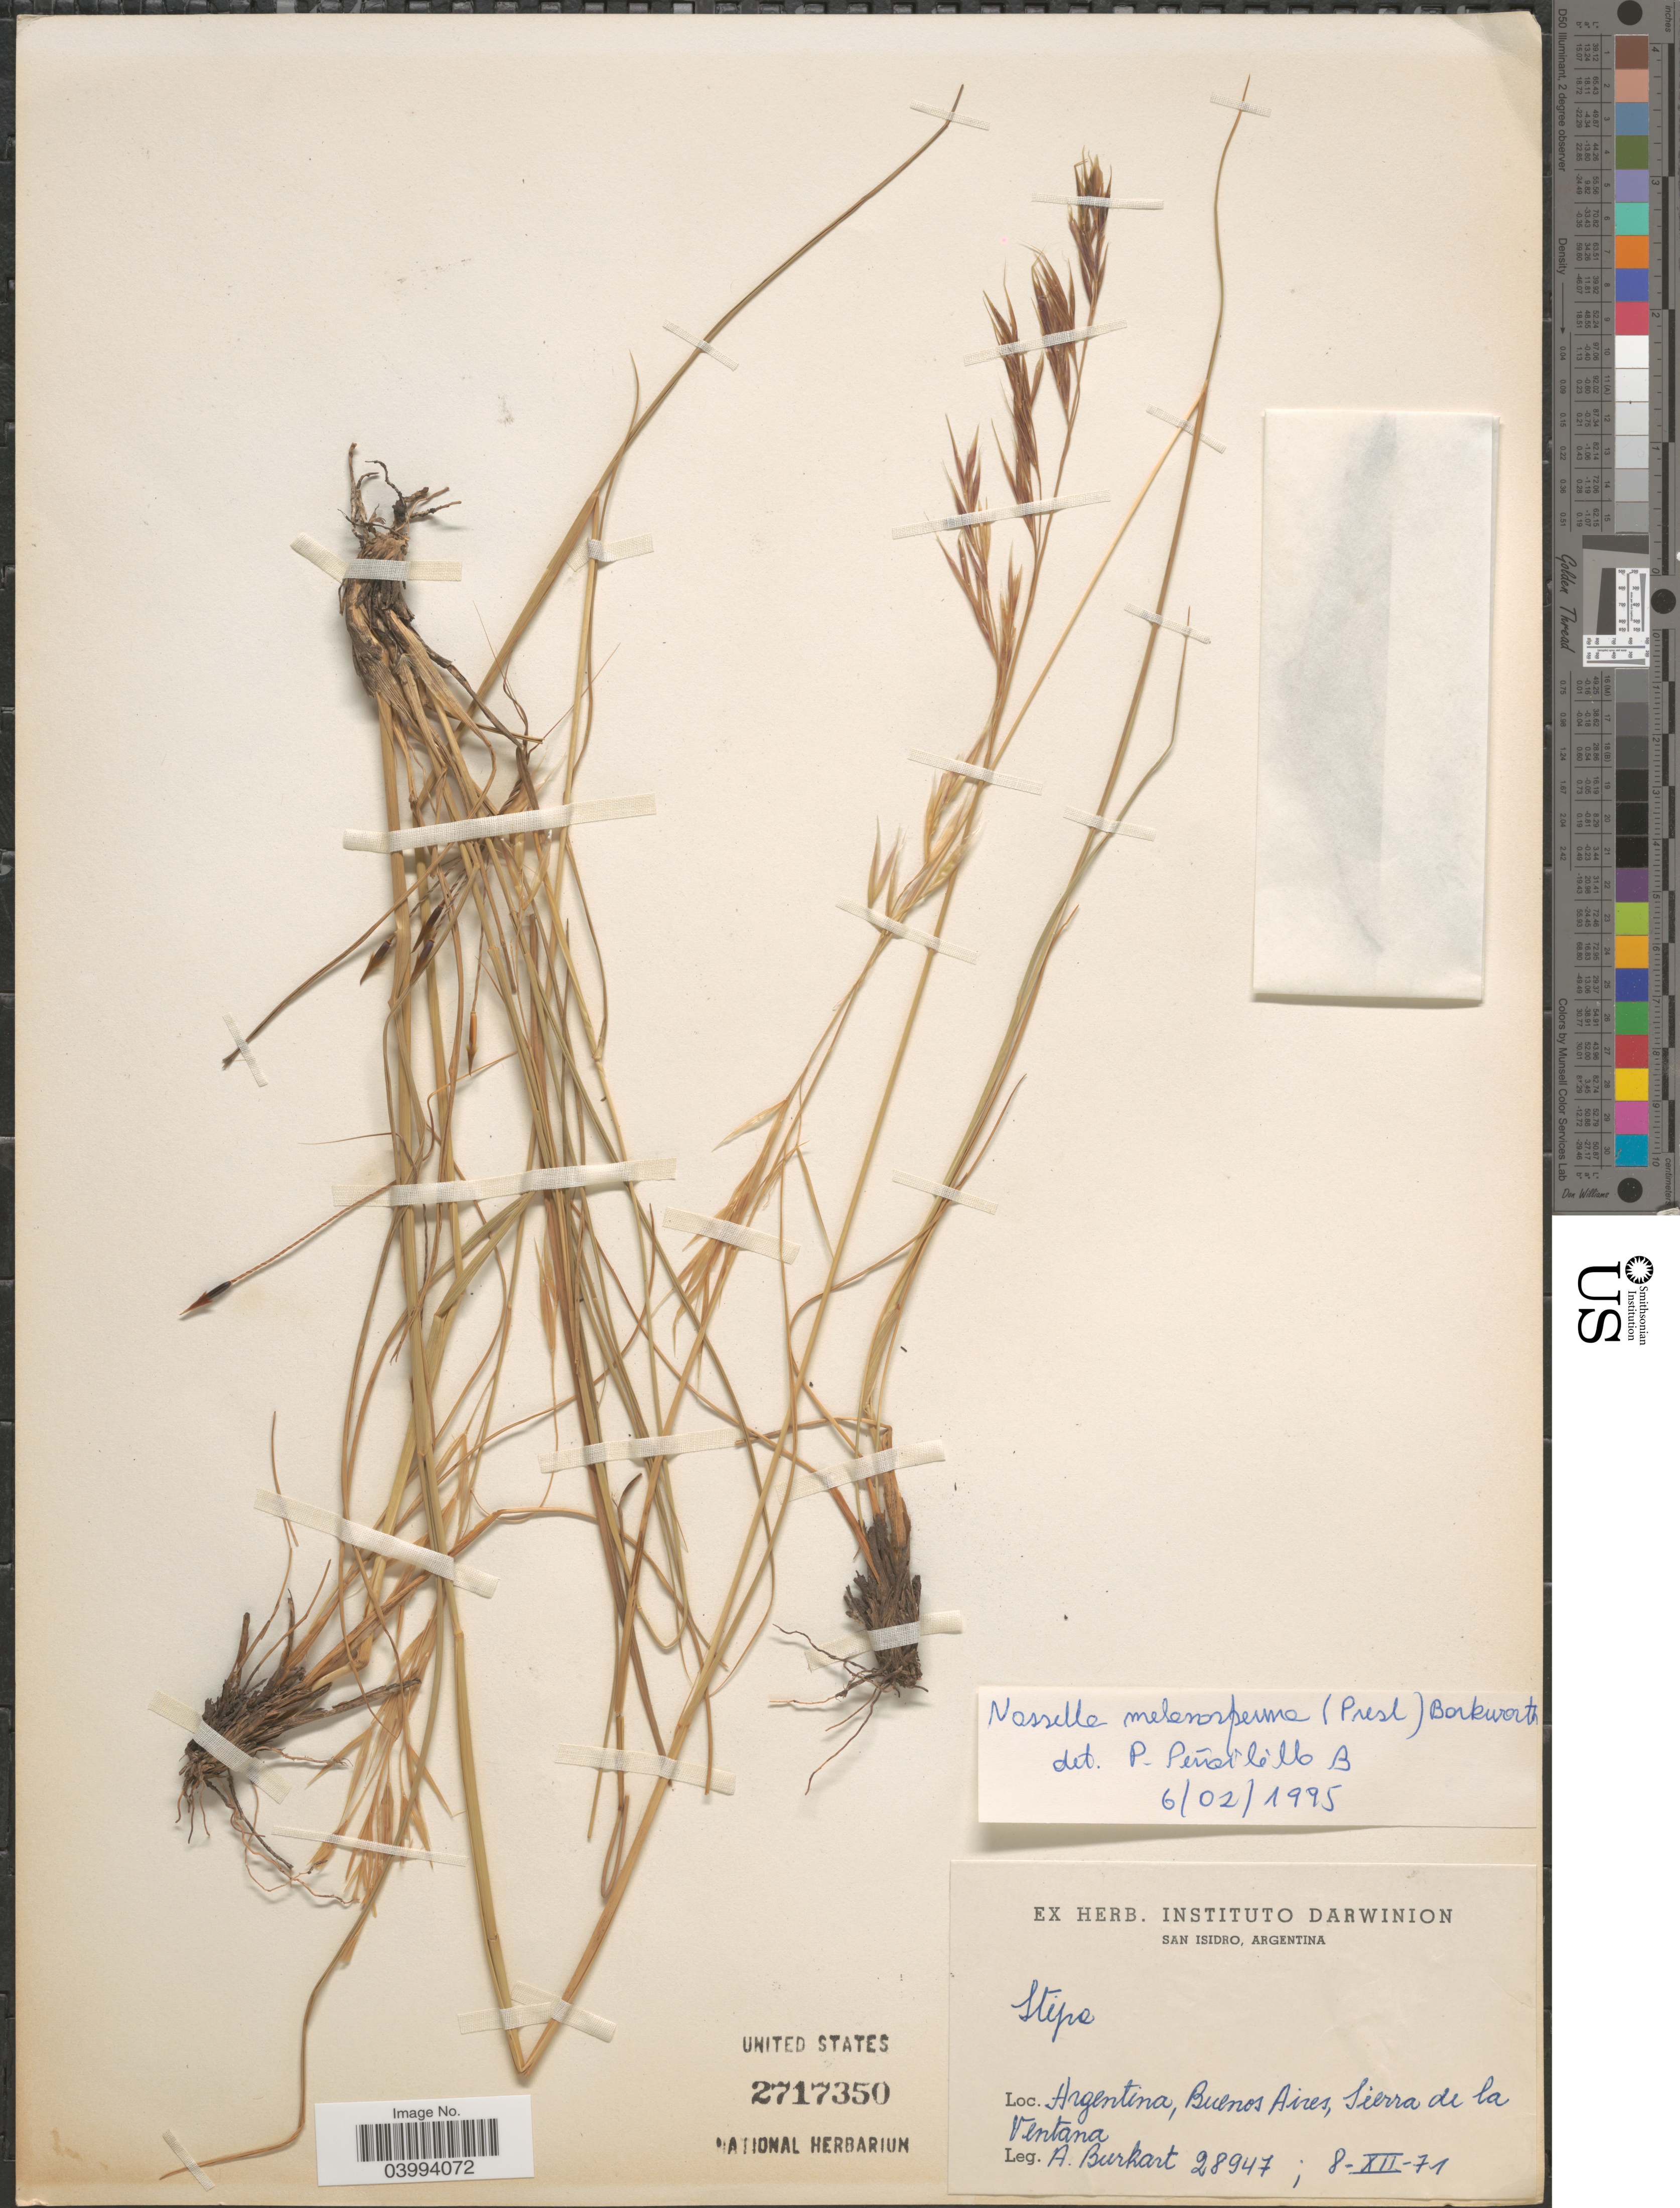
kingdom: Plantae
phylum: Tracheophyta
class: Liliopsida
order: Poales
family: Poaceae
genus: Nassella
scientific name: Nassella melanosperma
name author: (J. Presl) Barkworth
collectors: A. E. Burkart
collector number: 28947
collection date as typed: Transcribed d/m/y: 8/12/71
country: Argentina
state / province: Buenos Aires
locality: Sierra de la Ventana.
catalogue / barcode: US 2717350